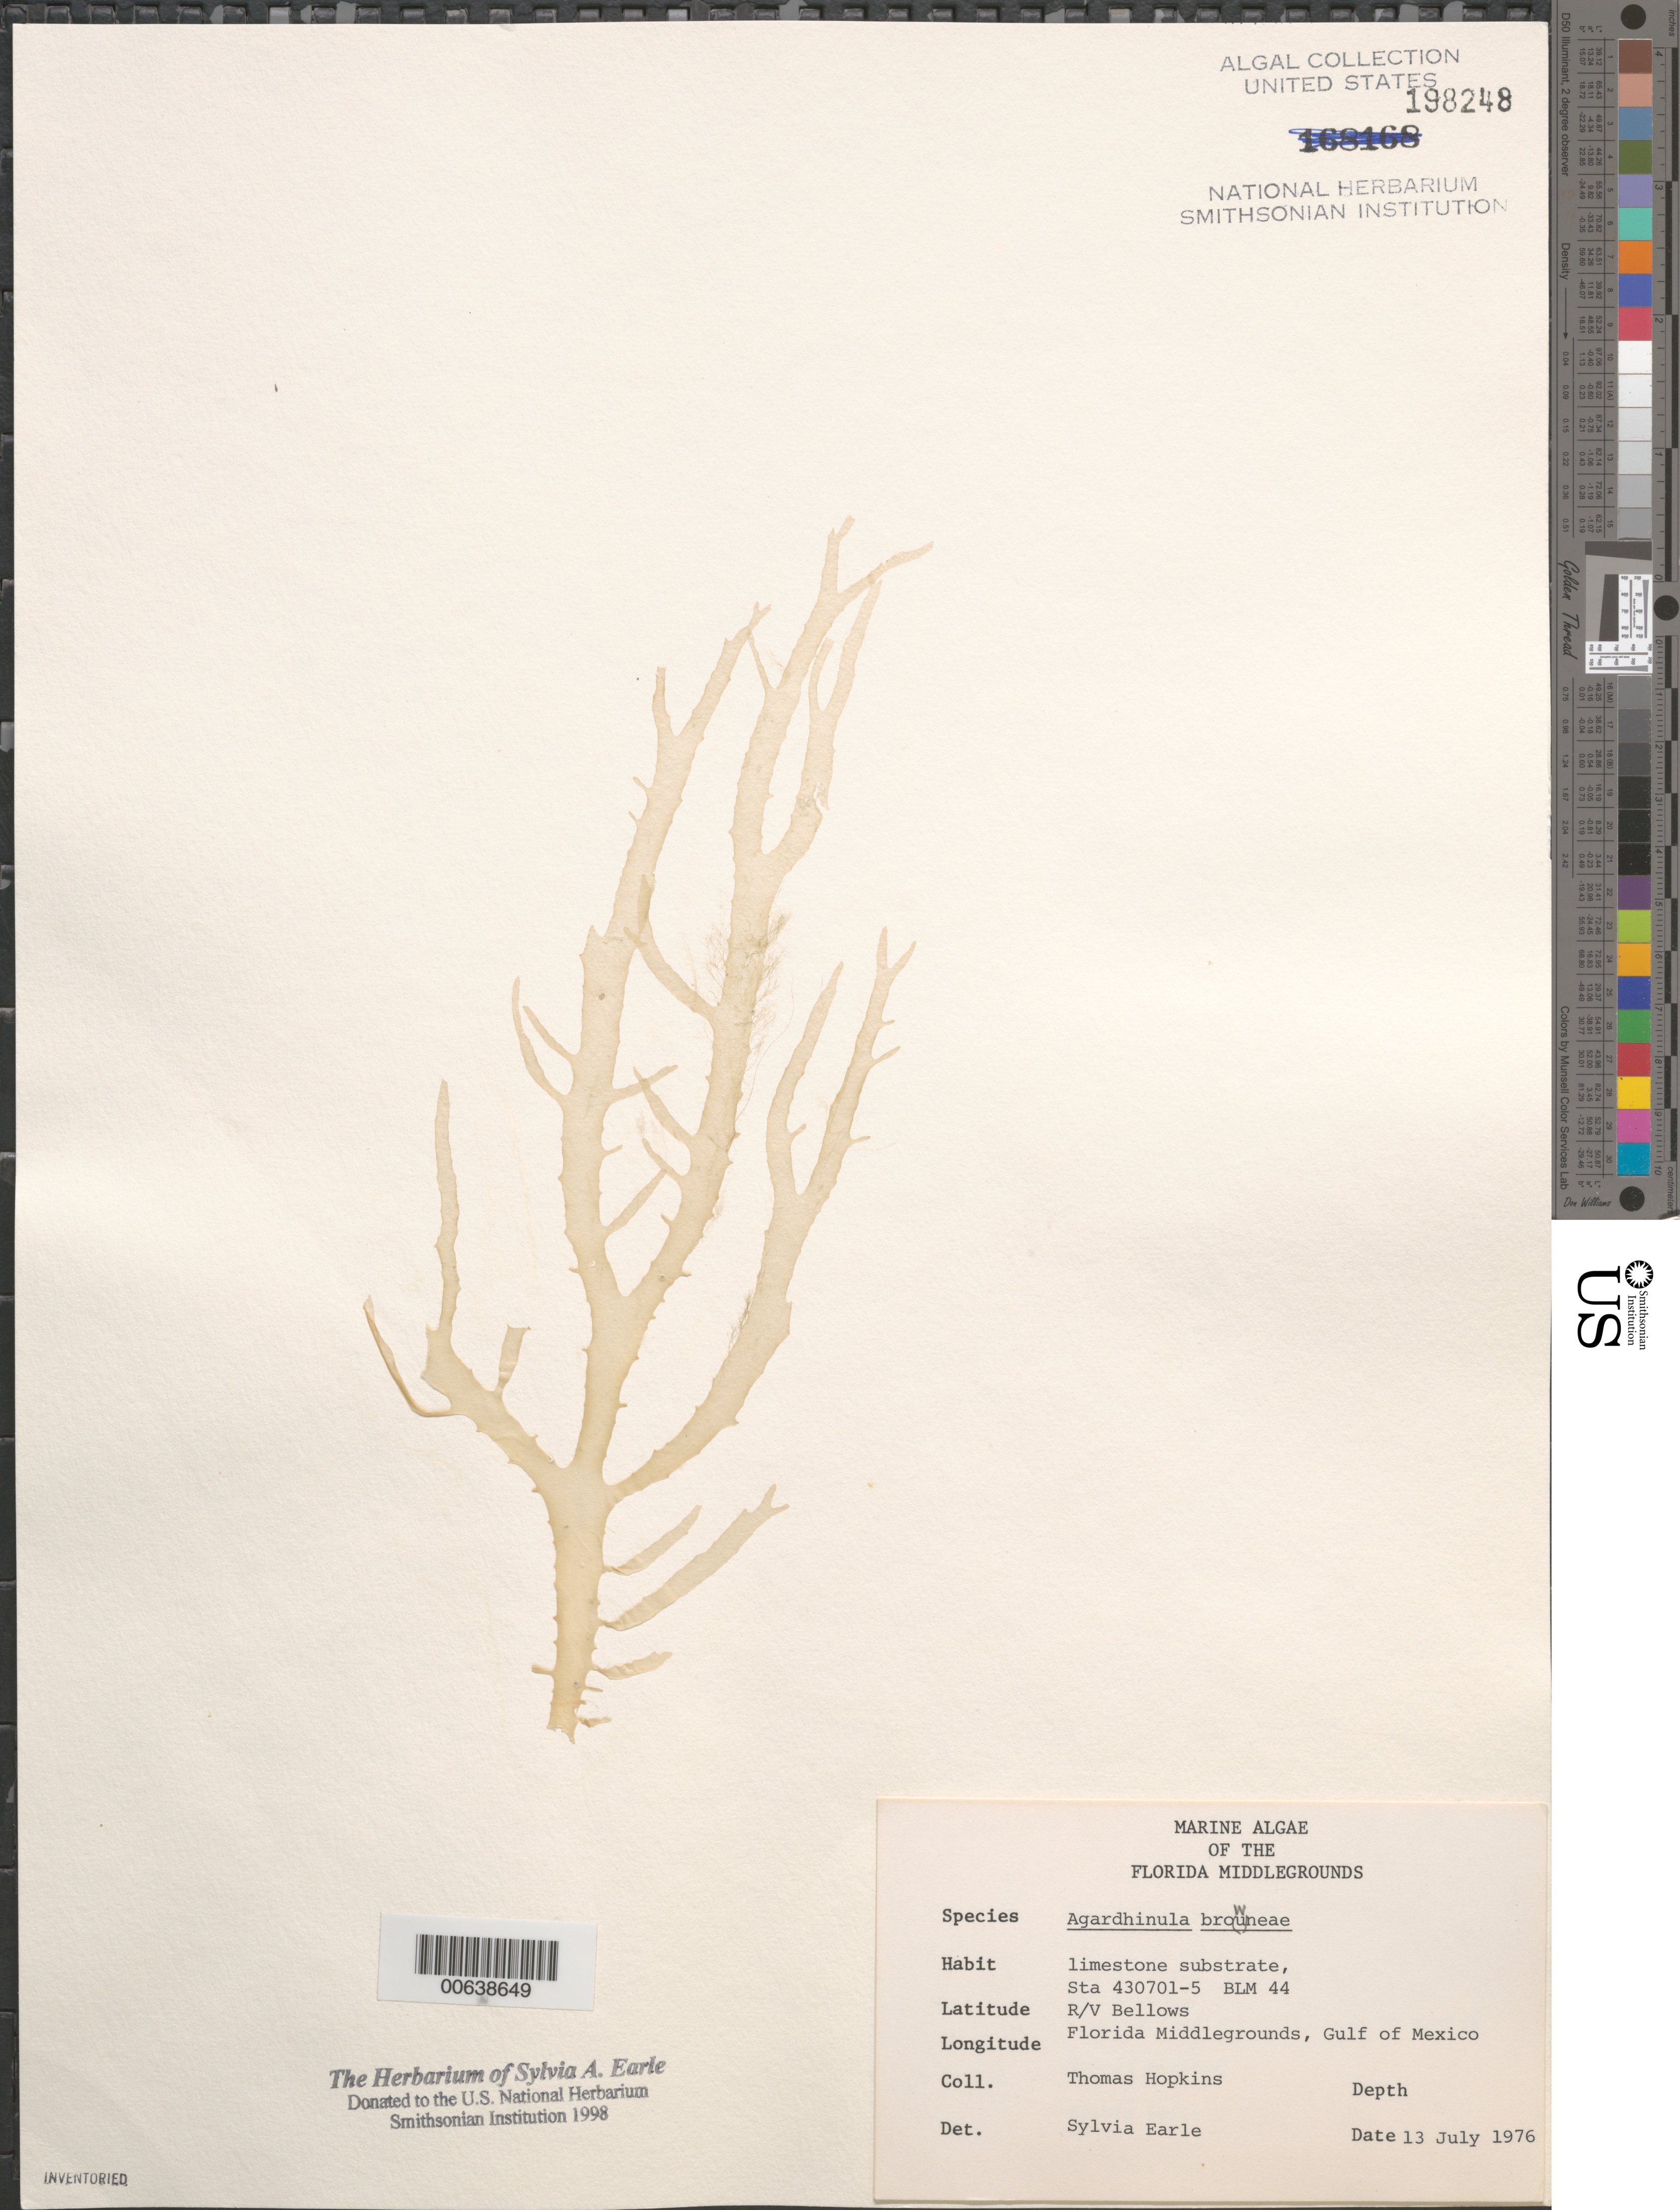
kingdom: Plantae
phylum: Rhodophyta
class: Florideophyceae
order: Rhodymeniales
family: Rhodymeniaceae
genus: Agardhinula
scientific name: Agardhinula browneae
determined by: Earle, S. A.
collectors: T. Hopkins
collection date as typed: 13 Jul 1976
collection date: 1976-07-13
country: United States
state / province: Florida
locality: Florida Middle Grounds, Gulf of Mexico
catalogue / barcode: US 198248